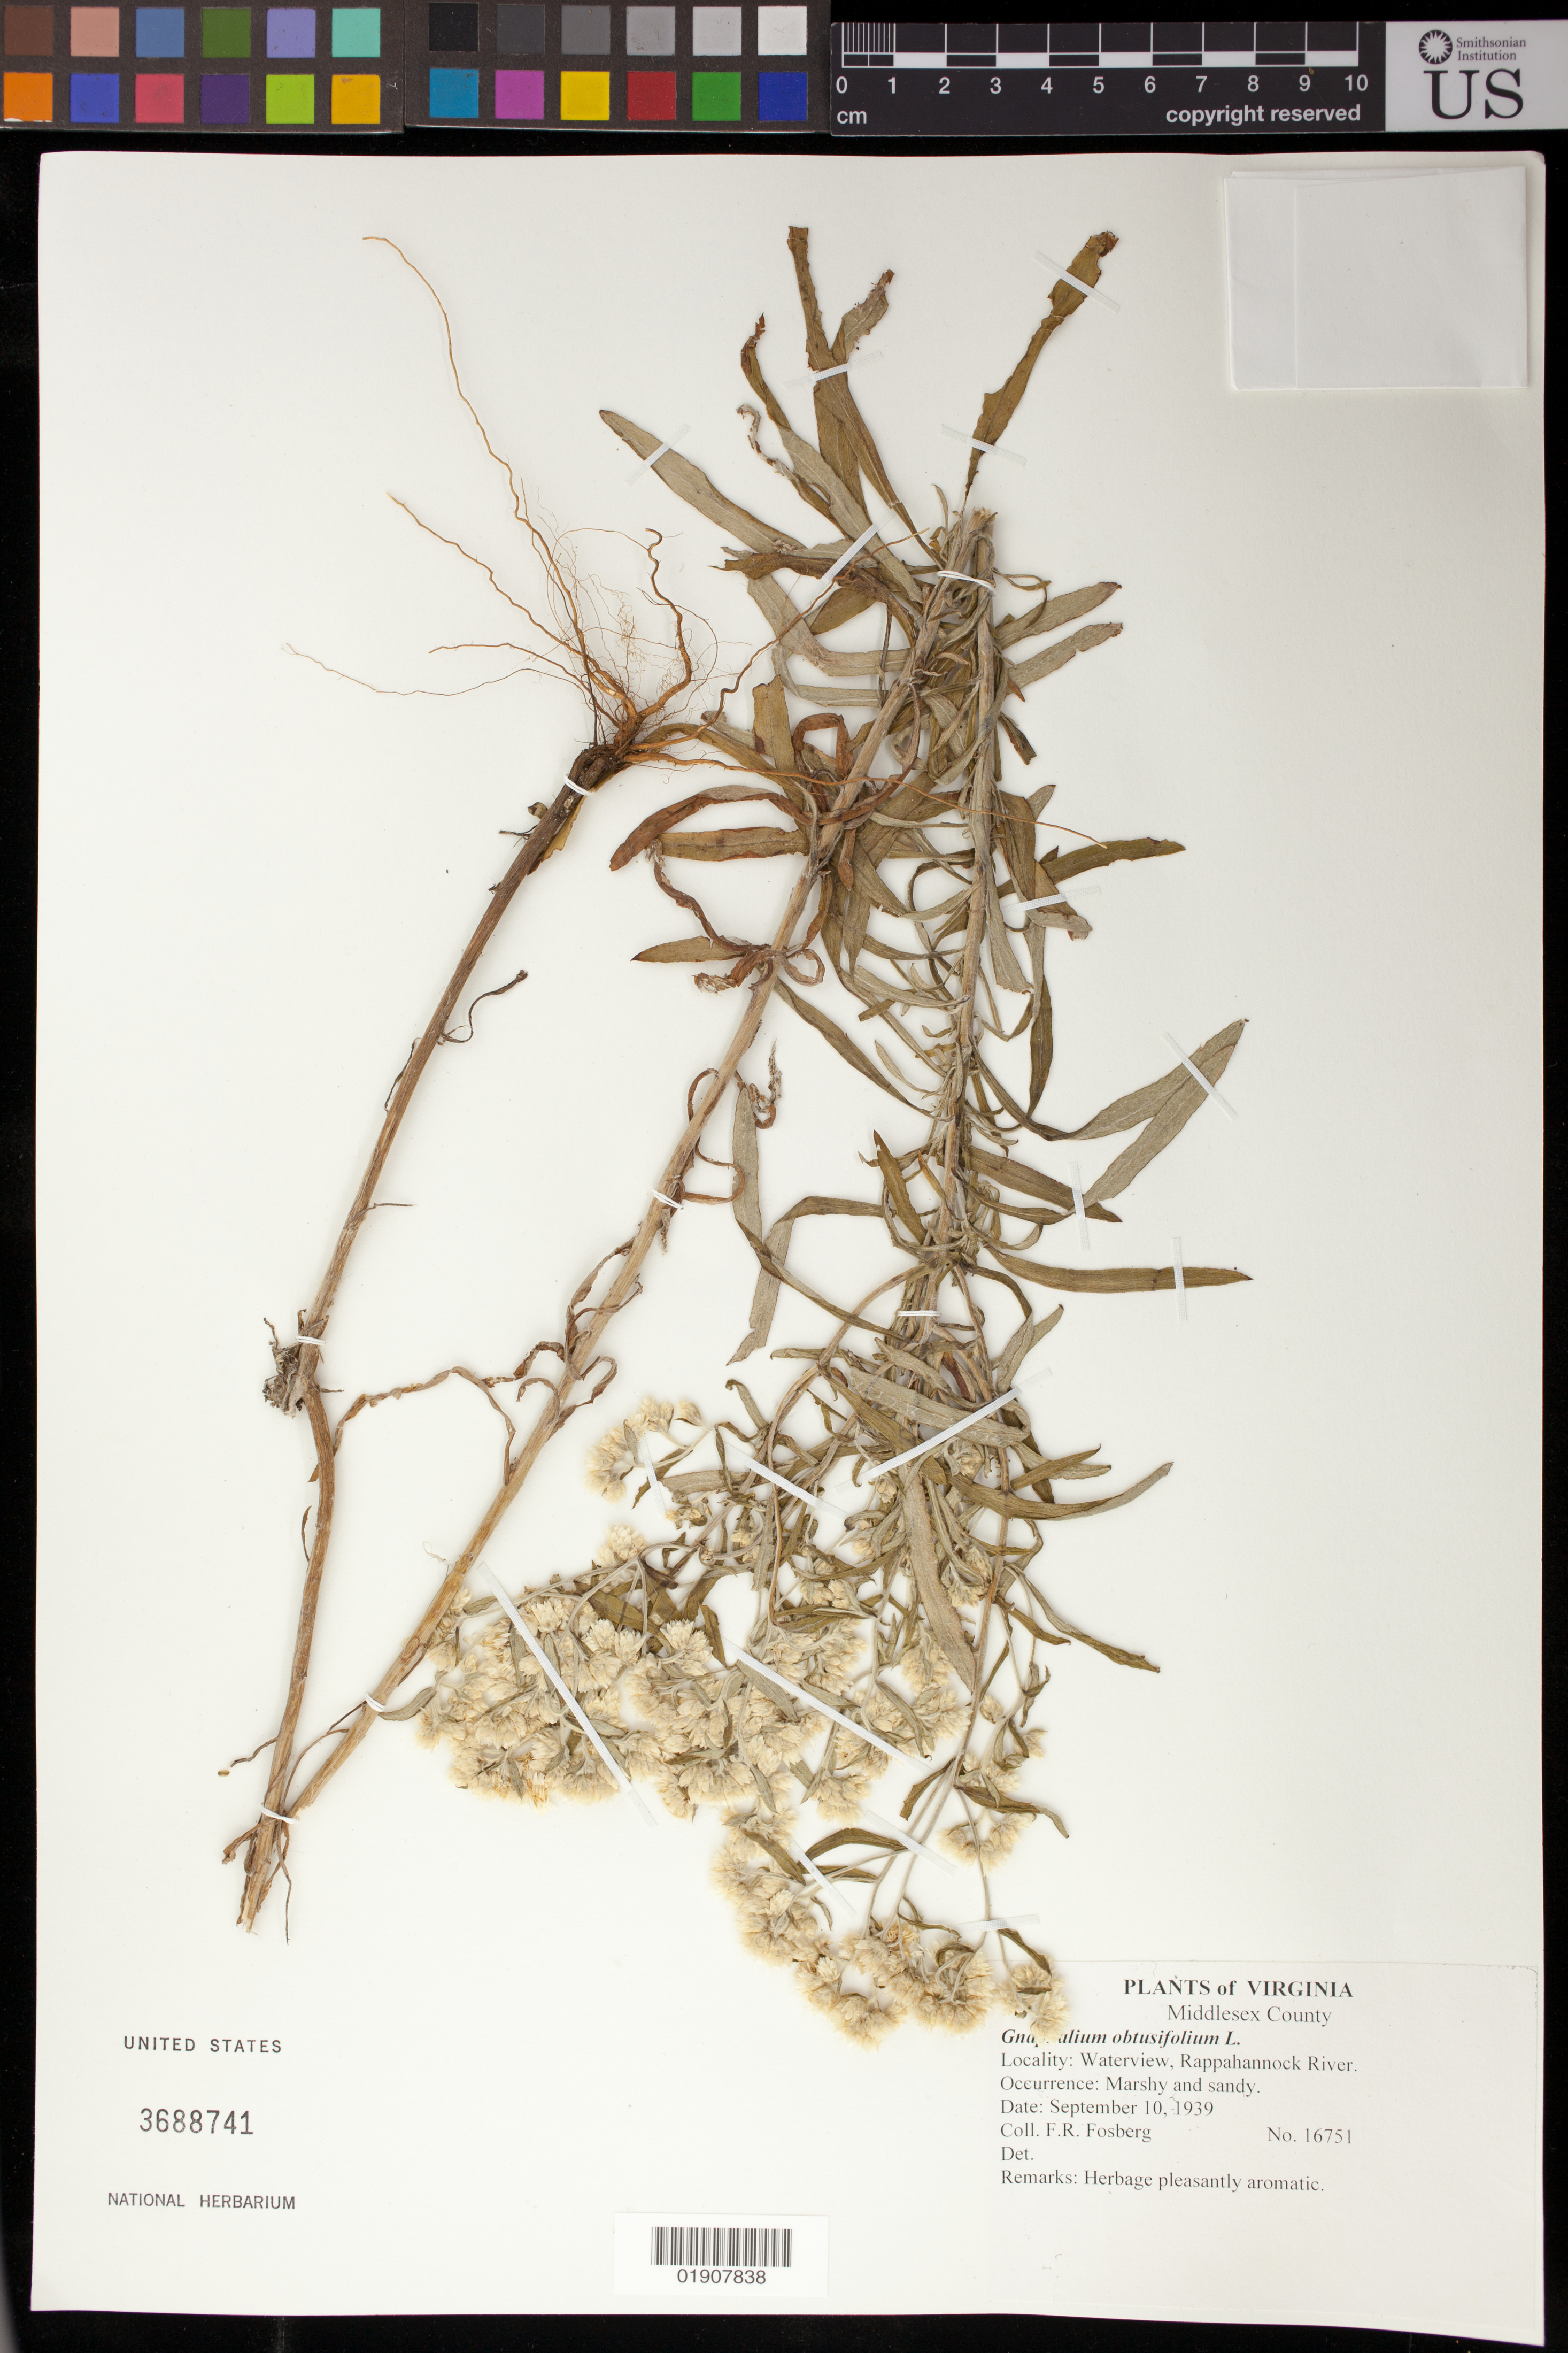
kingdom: Plantae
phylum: Tracheophyta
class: Magnoliopsida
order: Asterales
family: Asteraceae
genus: Pseudognaphalium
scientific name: Pseudognaphalium obtusifolium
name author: (L.) Hilliard & B.L. Burtt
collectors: F. R. Fosberg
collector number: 16751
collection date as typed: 10 Sep 1939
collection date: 1939-09-10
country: United States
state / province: Virginia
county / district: Middlesex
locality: Waterview, Rappahannock River.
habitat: Marshy and sandy.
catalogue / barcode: US 3688741